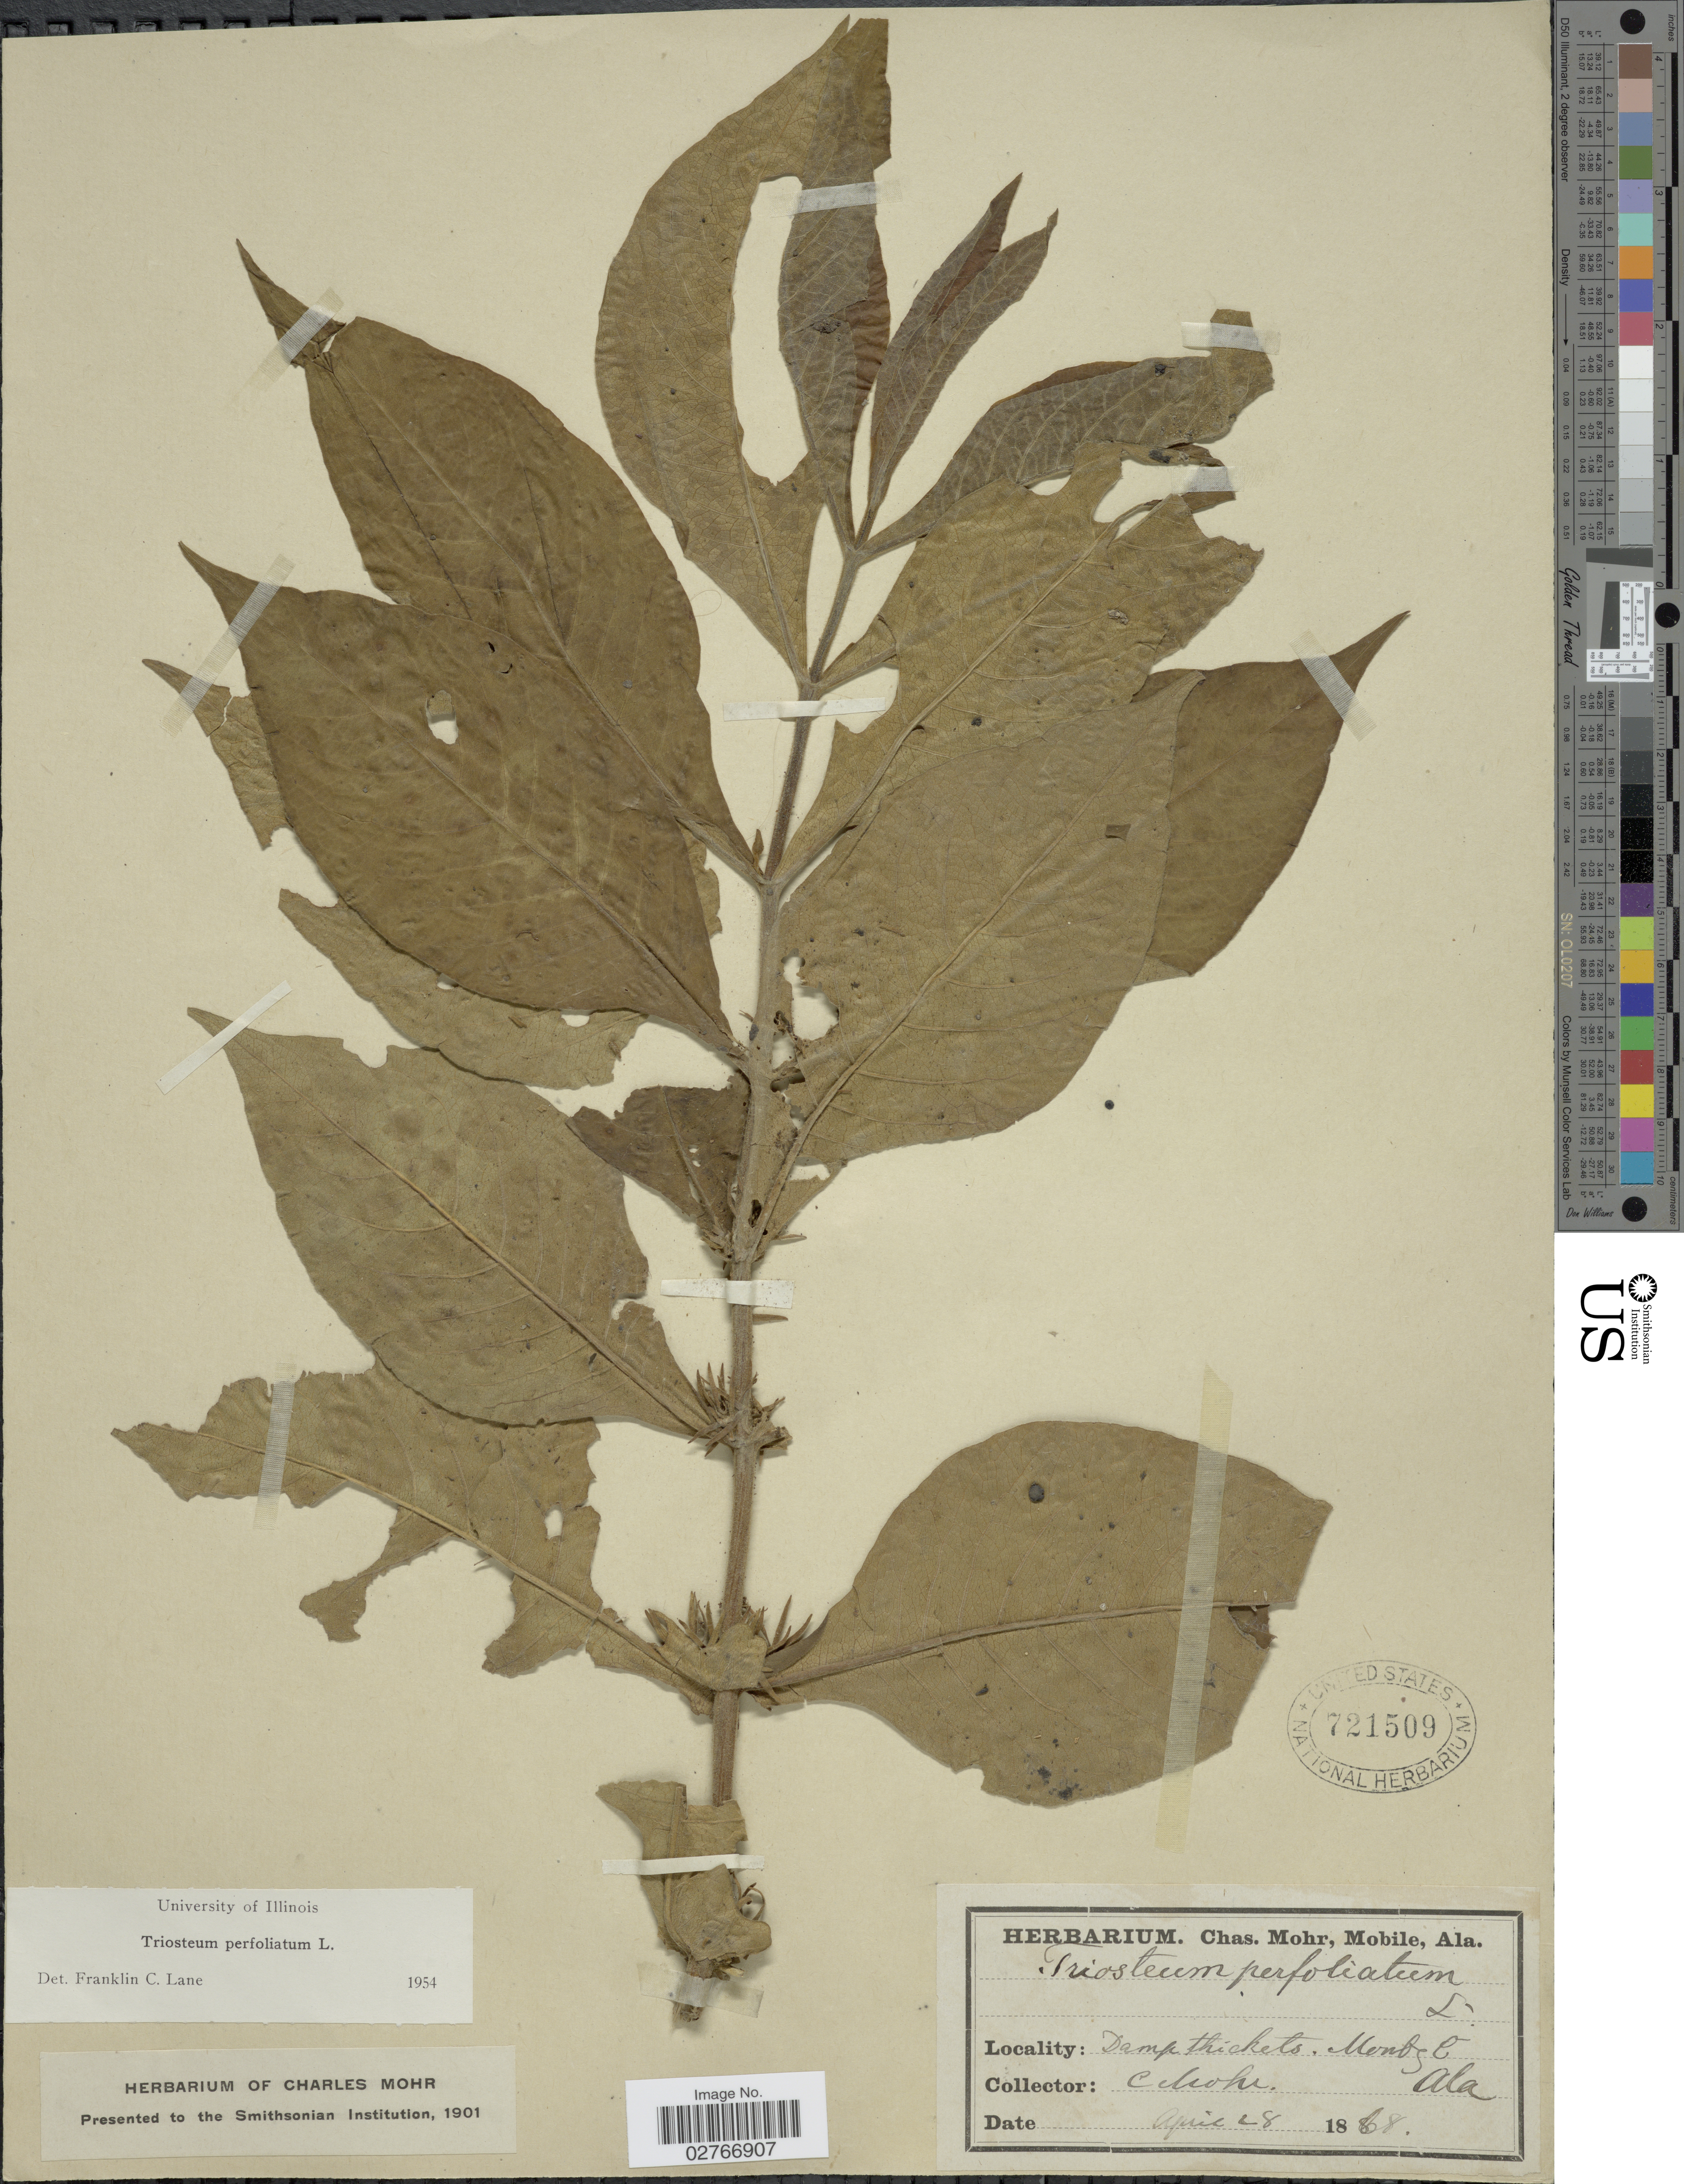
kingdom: Plantae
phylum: Tracheophyta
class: Magnoliopsida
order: Dipsacales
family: Caprifoliaceae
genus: Triosteum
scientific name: Triosteum perfoliatum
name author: L.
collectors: Mohr, C. T. (herbarium)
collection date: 1868-04-28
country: United States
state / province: Alabama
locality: Damp thickets. Montg Co.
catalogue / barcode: US 721509